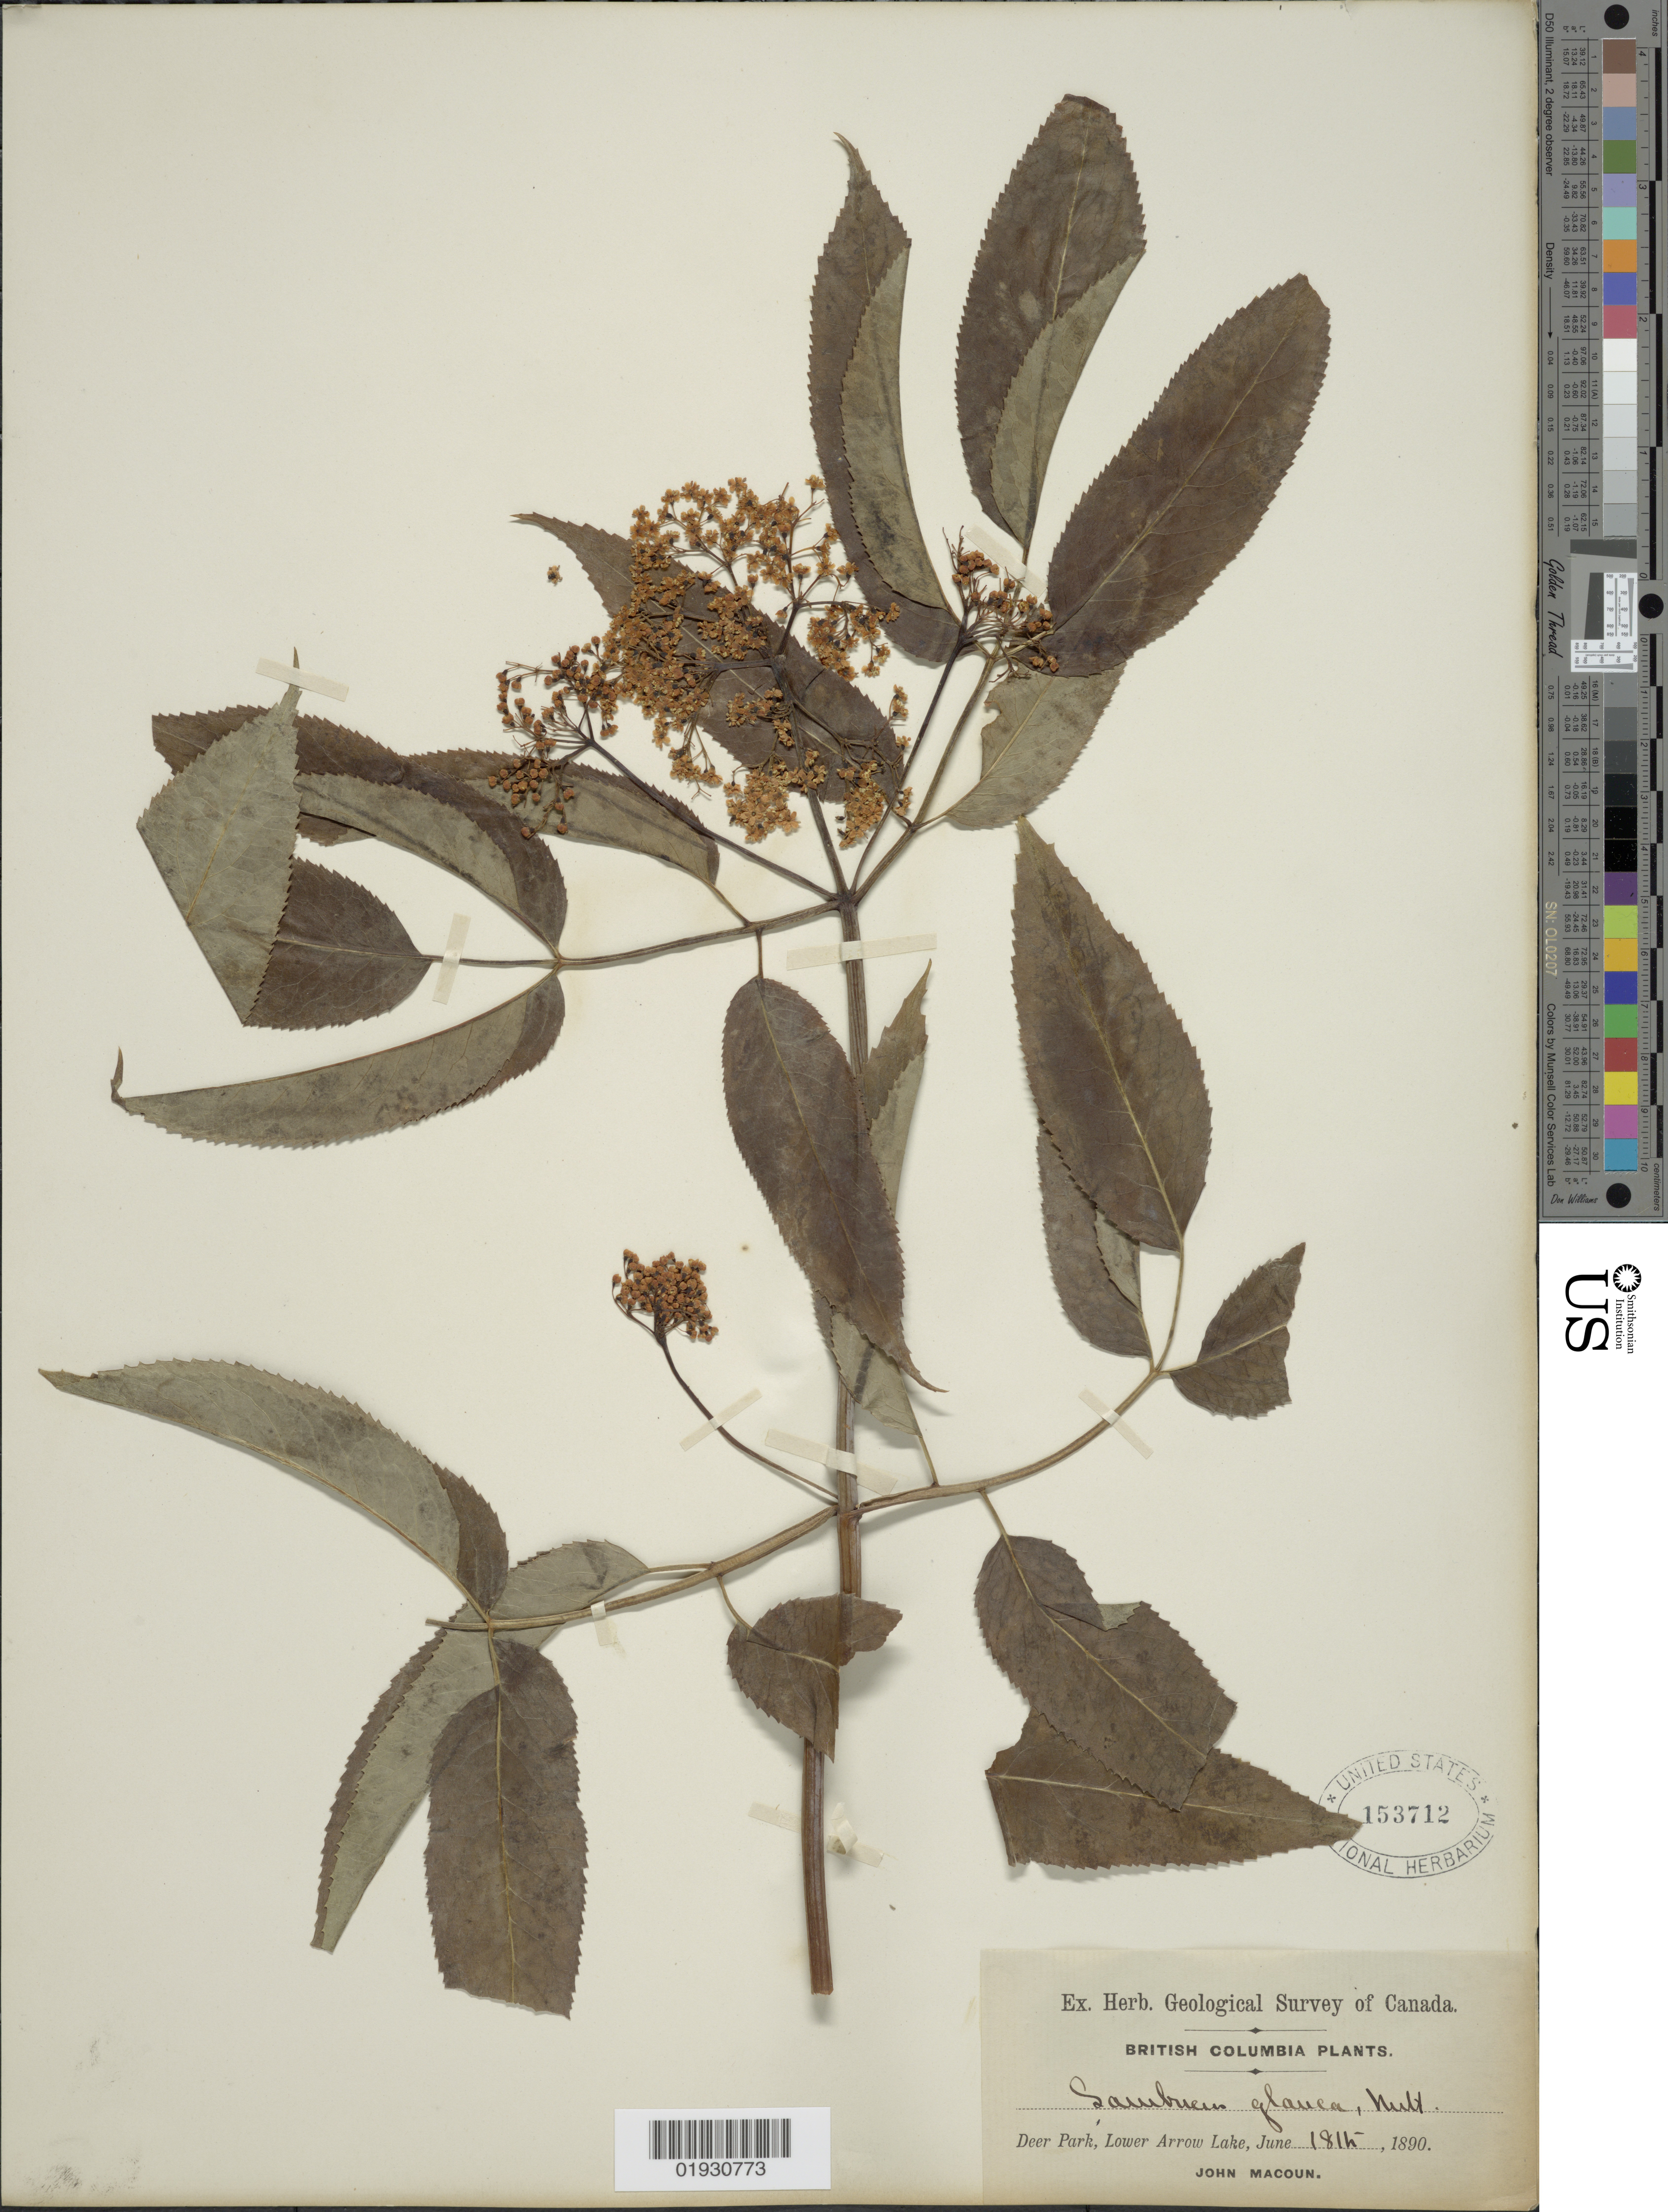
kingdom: Plantae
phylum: Tracheophyta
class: Magnoliopsida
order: Dipsacales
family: Viburnaceae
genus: Sambucus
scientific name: Sambucus cerulea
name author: Raf.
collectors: J. Macoun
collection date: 1890-06-18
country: Canada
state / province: British Columbia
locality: Deer Park, Lower Arrow Lake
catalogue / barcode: US 153712